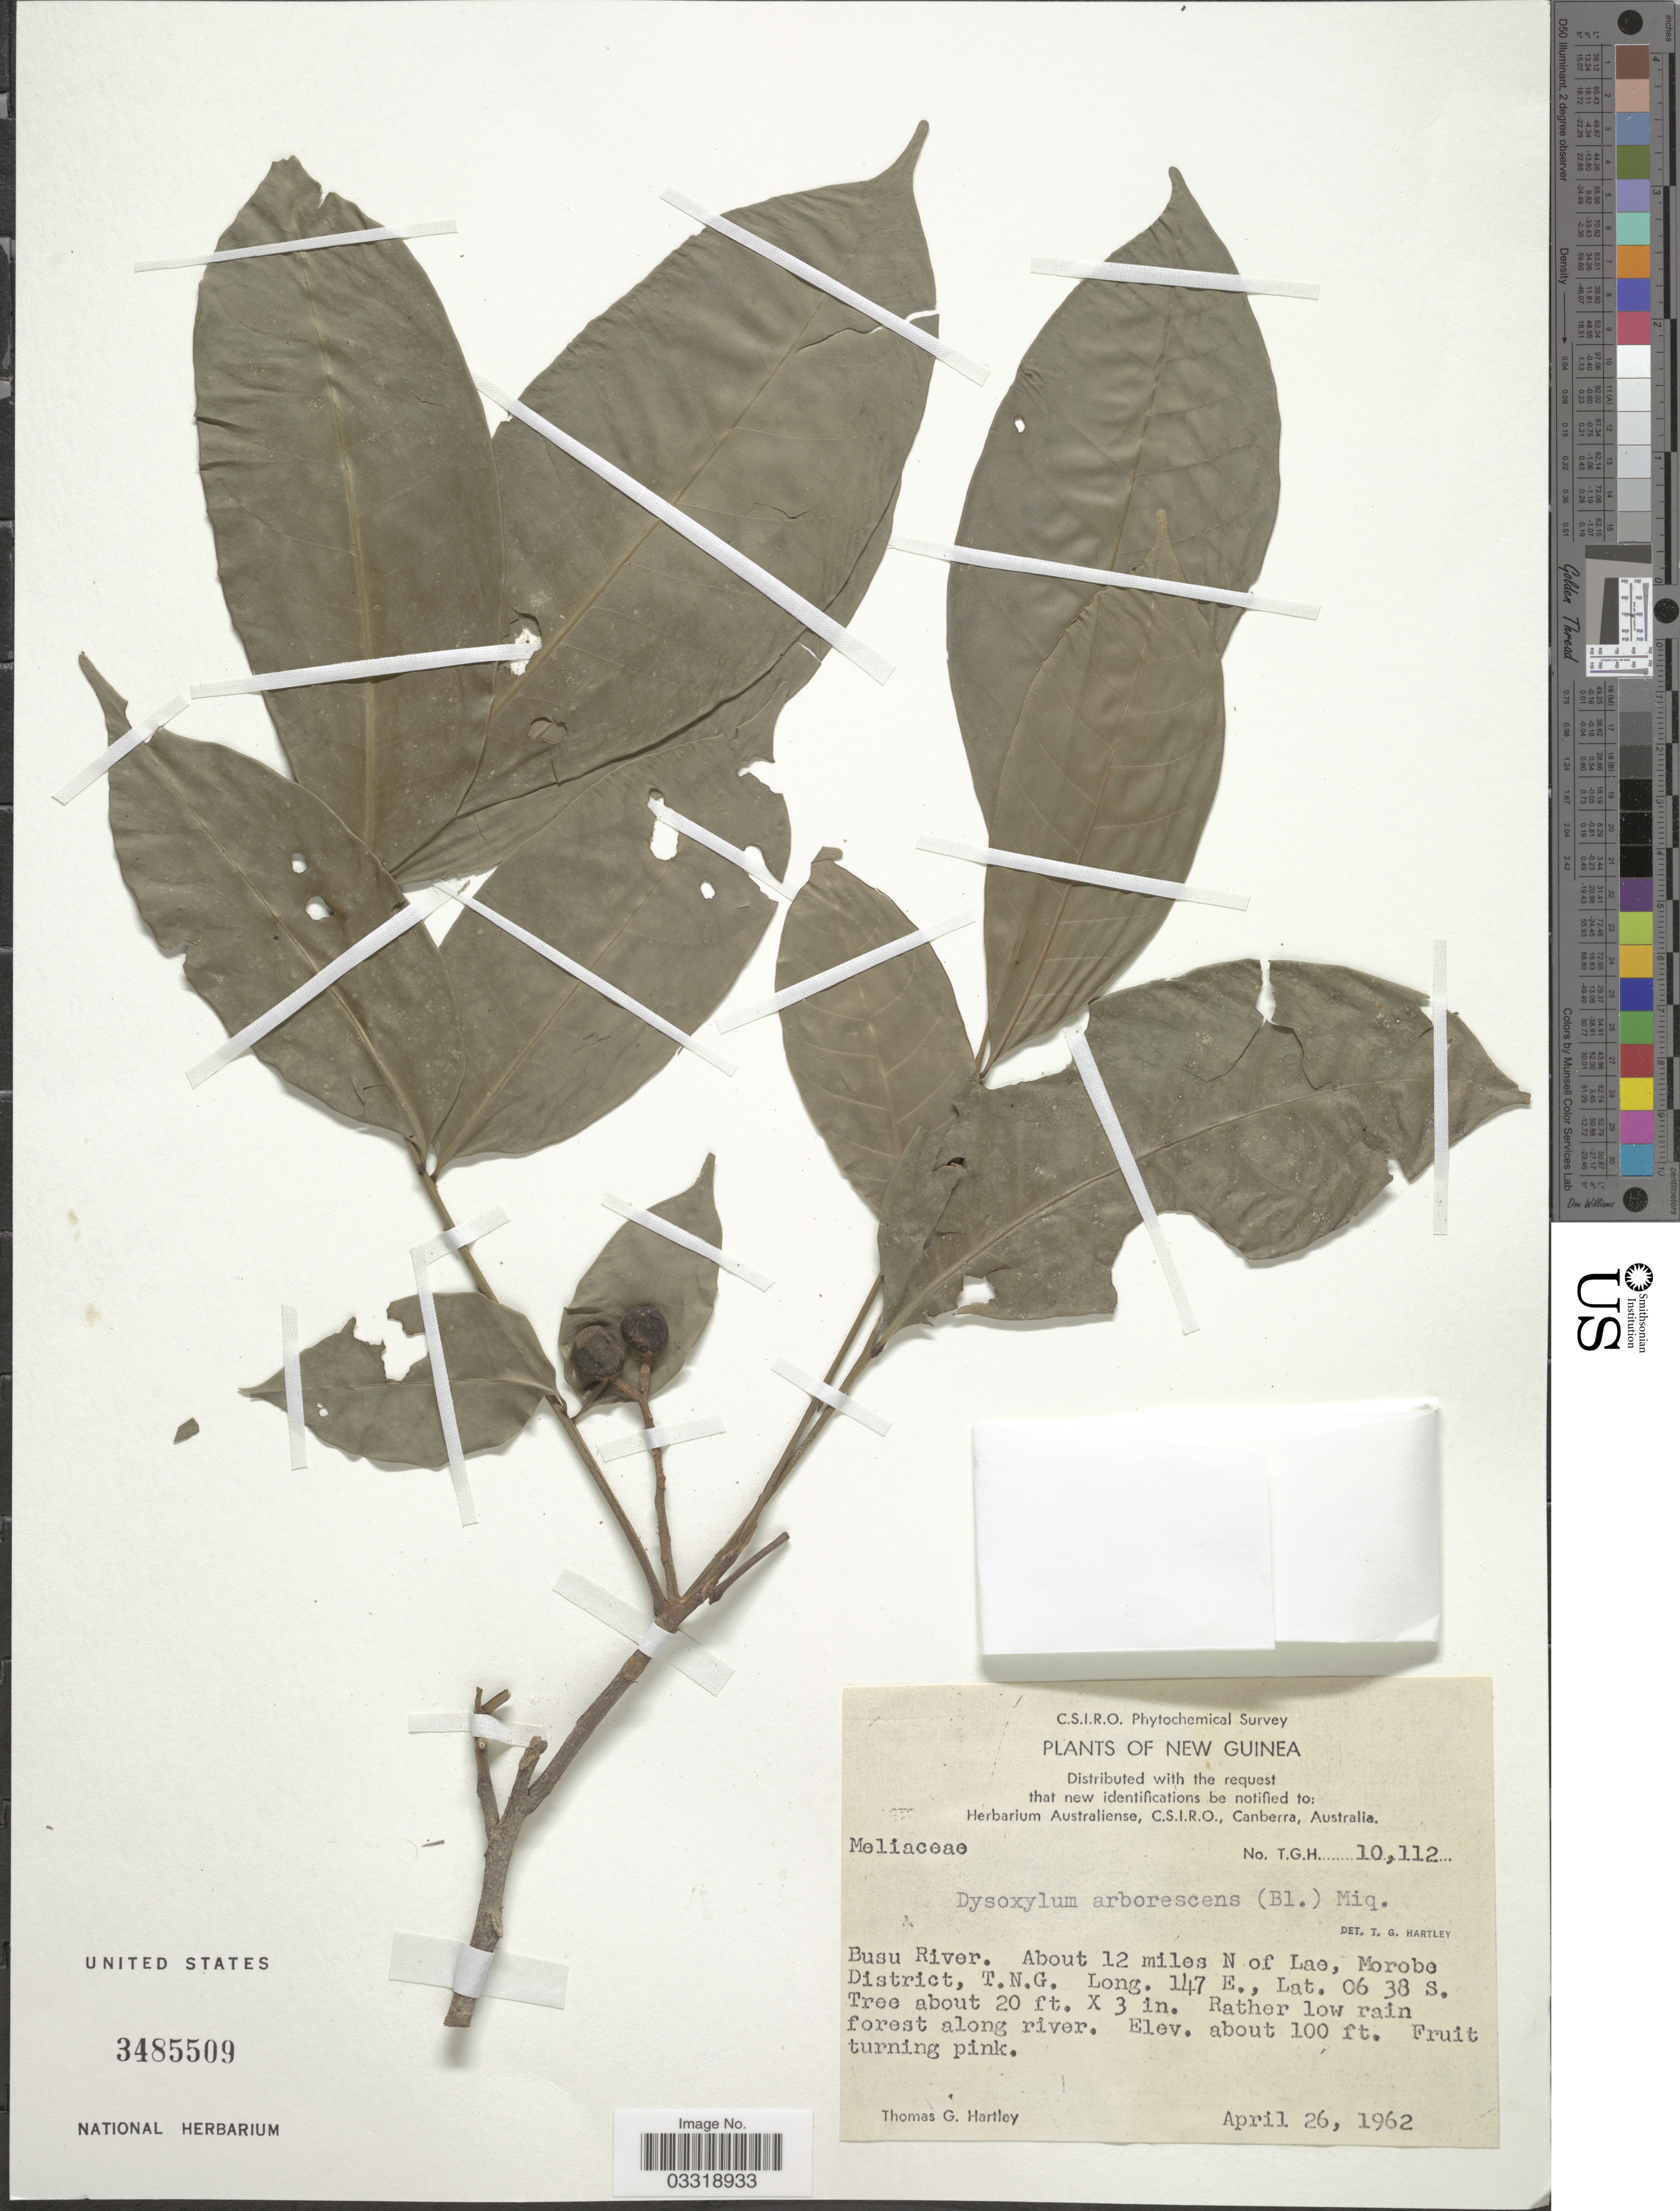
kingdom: Plantae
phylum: Tracheophyta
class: Magnoliopsida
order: Sapindales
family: Meliaceae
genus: Goniocheton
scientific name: Goniocheton arborescens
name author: Blume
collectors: T. G. Hartley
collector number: TGH 10112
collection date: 1962-04-26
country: Papua New Guinea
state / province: Morobe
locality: New Guinea. Busu River. About 12 miles N of Lae, Morobe District, T.N.G.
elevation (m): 30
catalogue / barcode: US 3485509